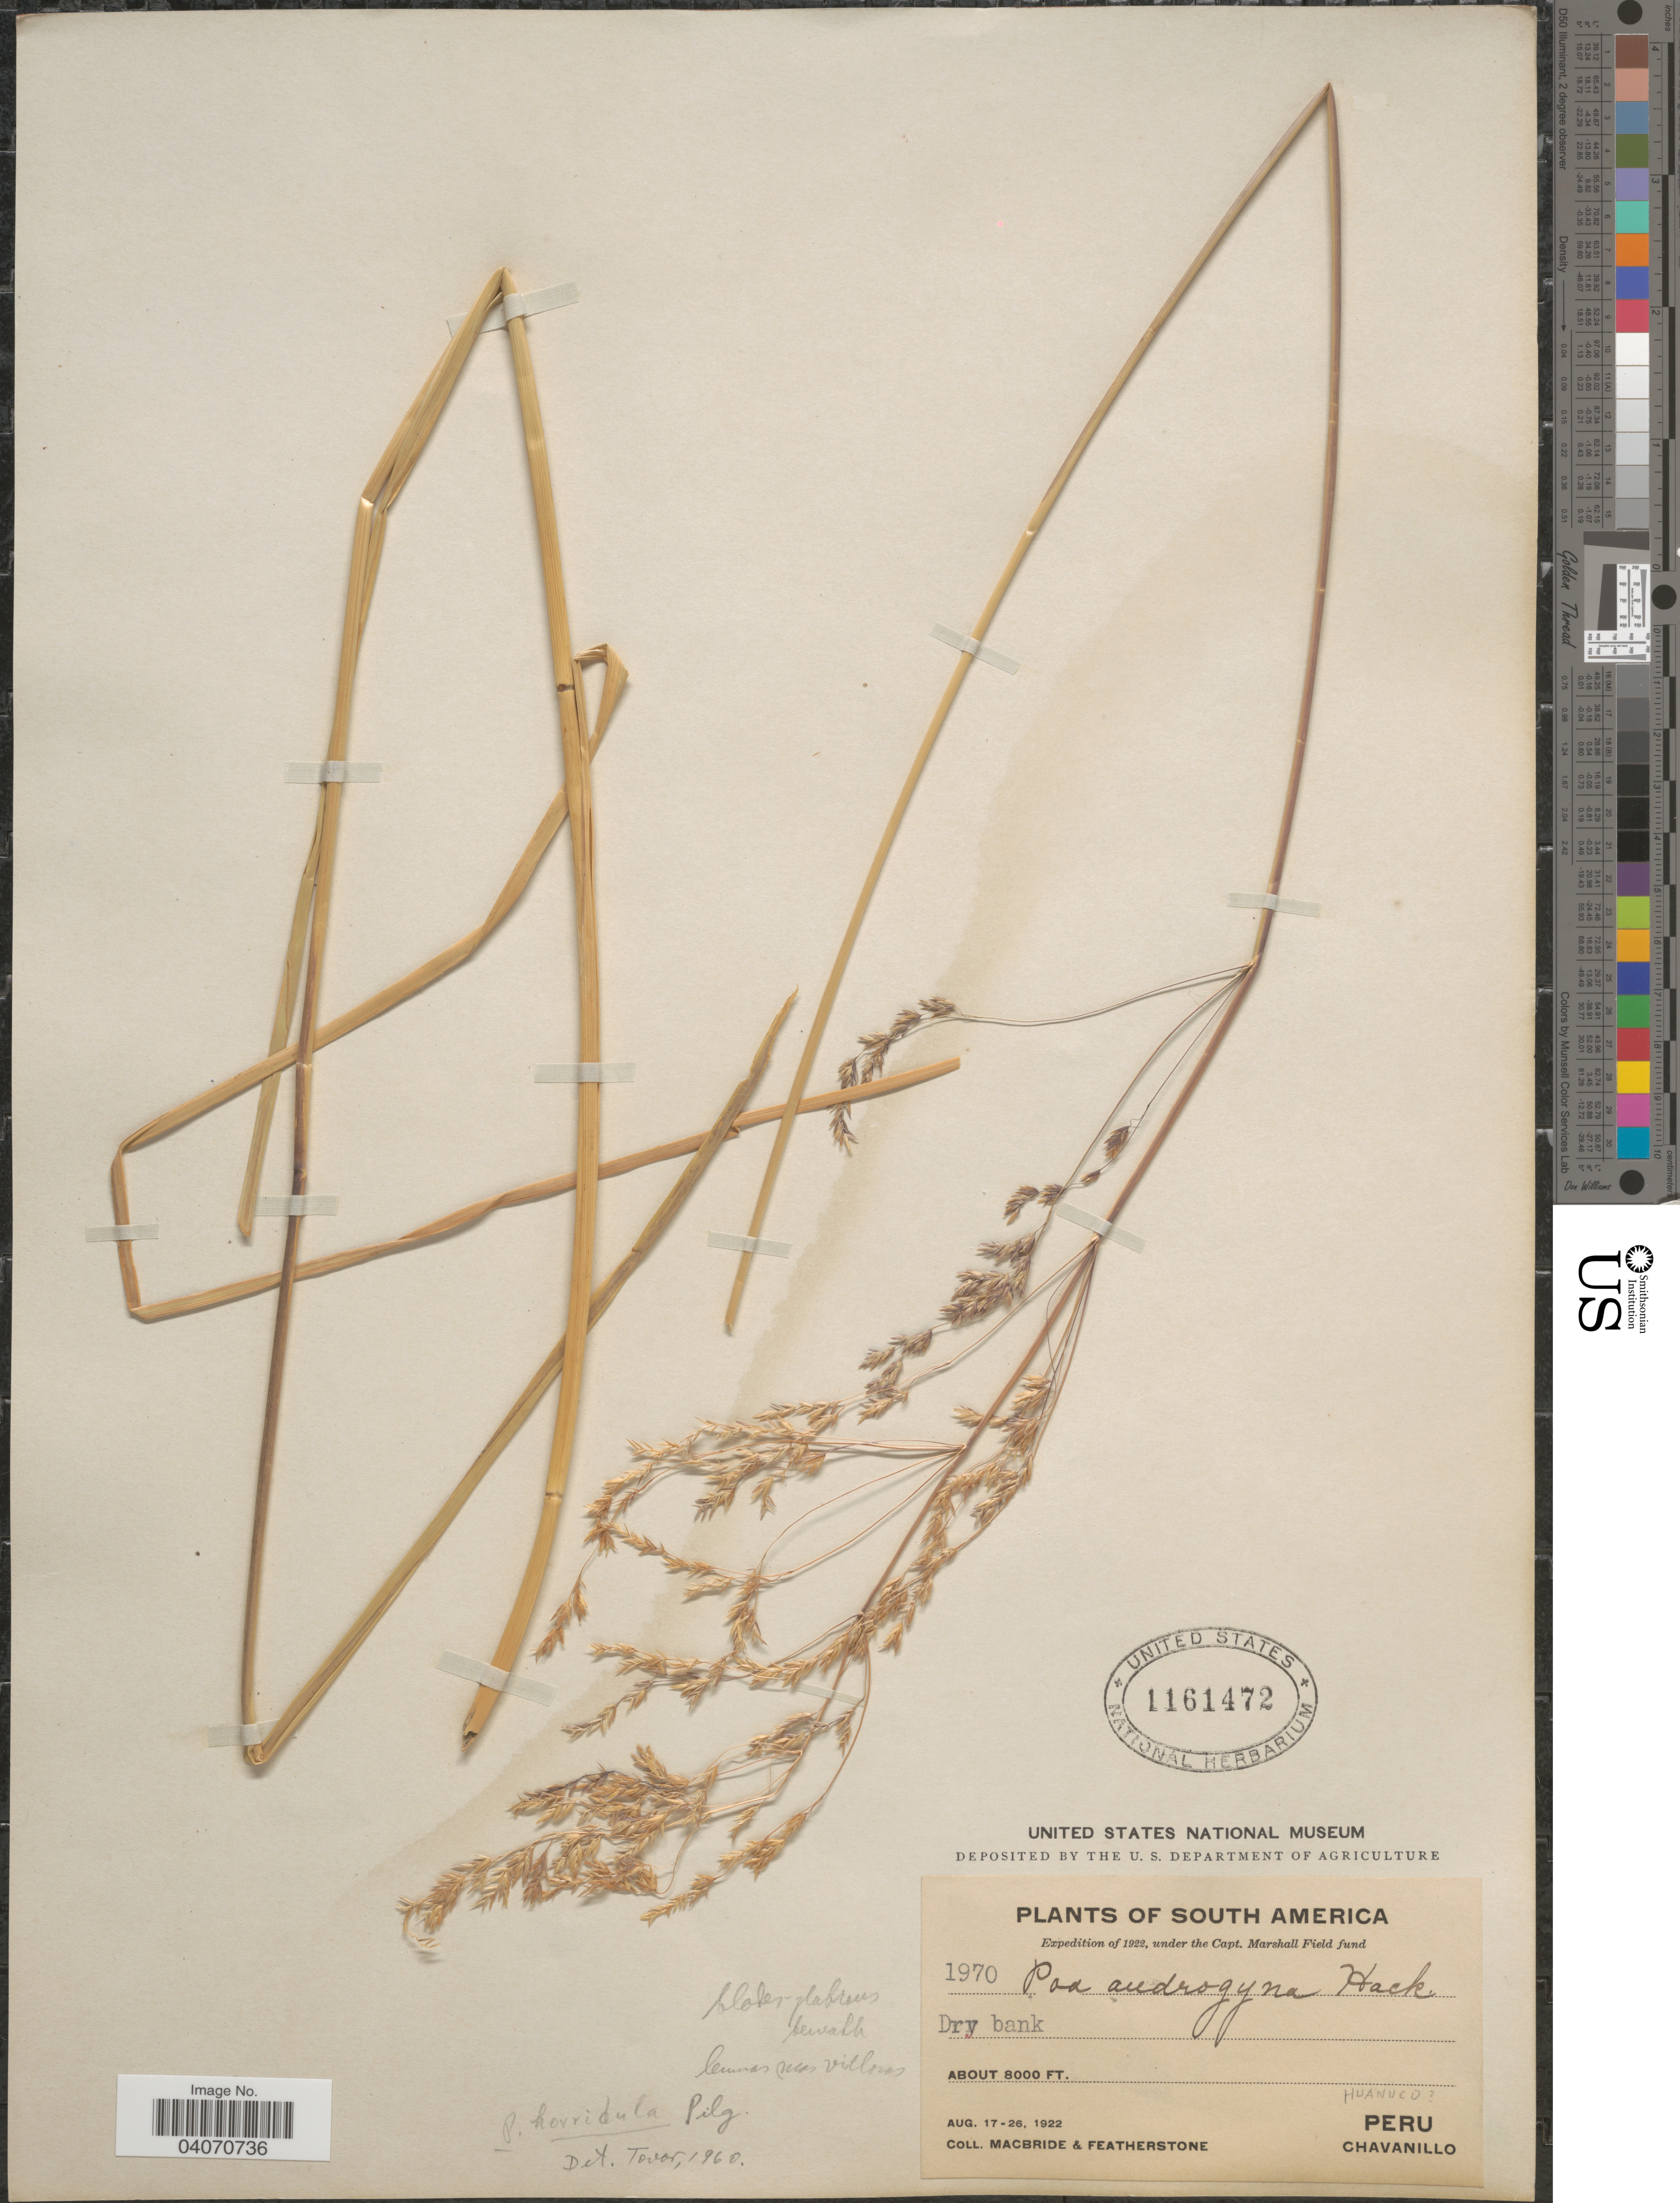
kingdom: Plantae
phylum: Tracheophyta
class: Liliopsida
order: Poales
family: Poaceae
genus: Poa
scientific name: Poa horridula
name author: Pilg.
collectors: Macbride, -- & -. Featherstone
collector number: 1970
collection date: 1922-08-17/1922-08-26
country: Peru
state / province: Huánuco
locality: Expedition of 1922, under the Capt. Marshall Field fund. Dry bank. Chavanillo.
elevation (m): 2438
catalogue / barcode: US 1161472